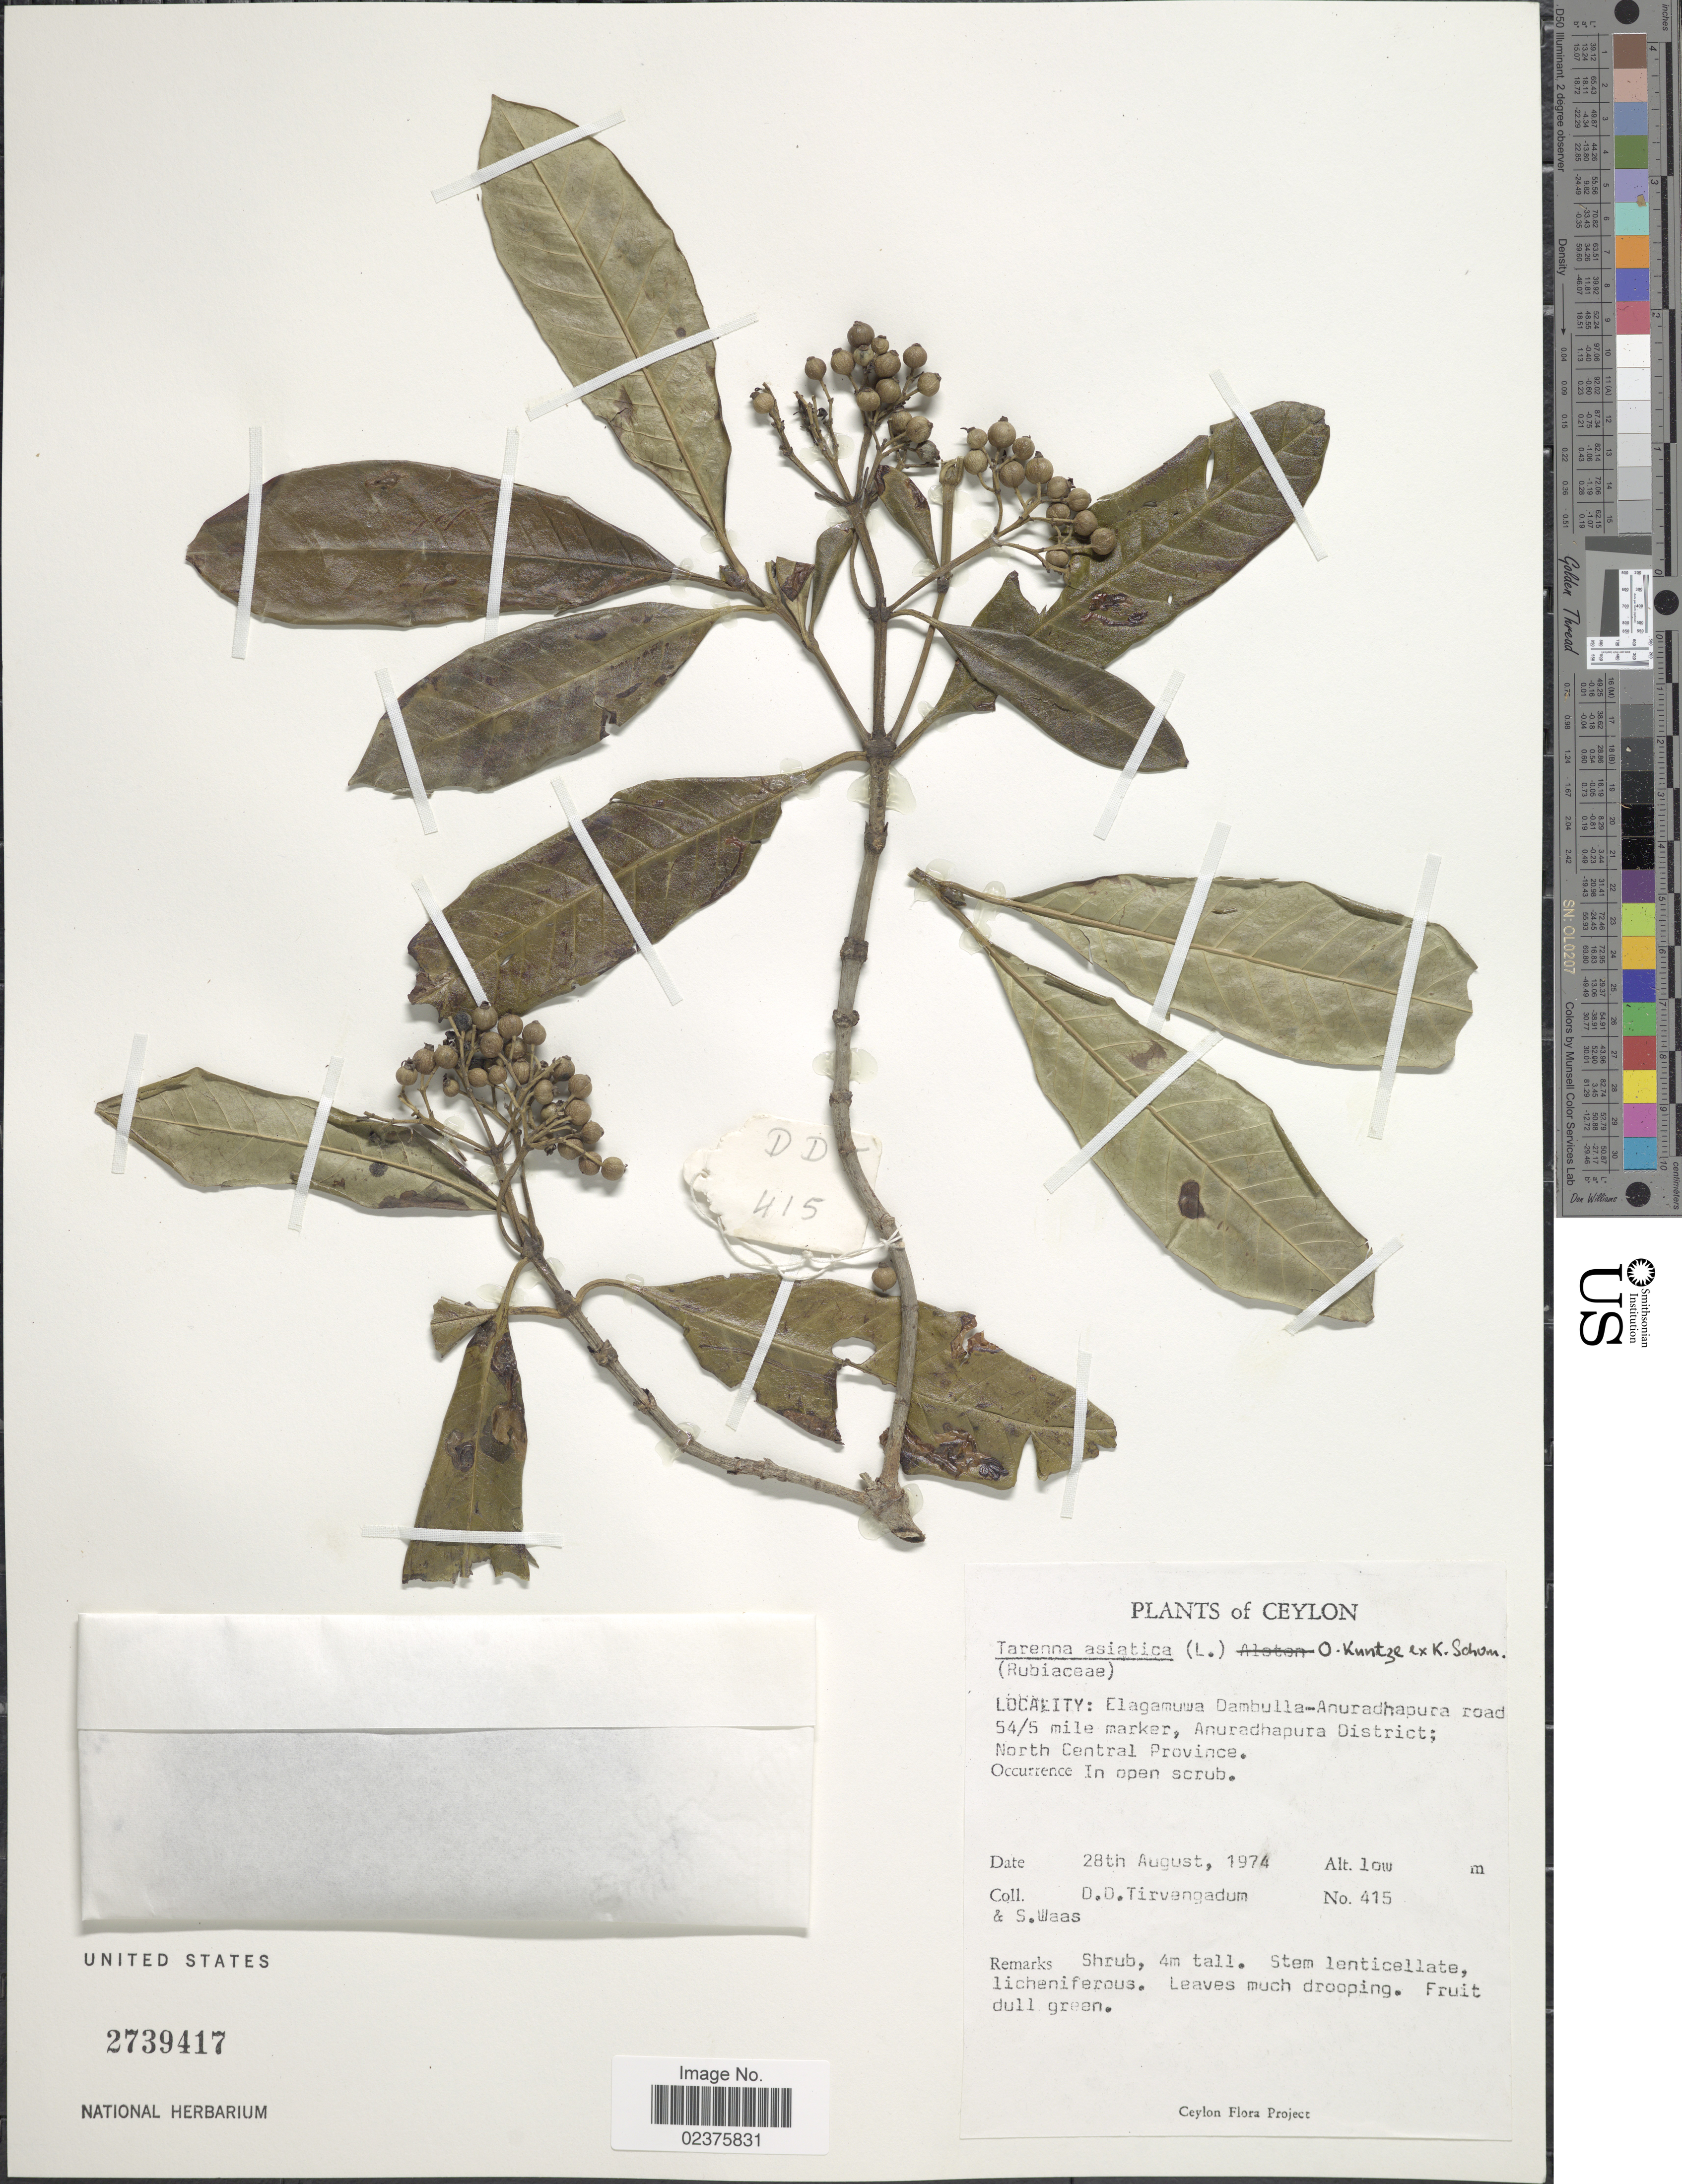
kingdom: Plantae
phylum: Tracheophyta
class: Magnoliopsida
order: Gentianales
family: Rubiaceae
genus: Tarenna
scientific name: Tarenna asiatica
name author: (L.) Kuntze ex K. Schum.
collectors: D. Tirvengadum & S. Waas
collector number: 415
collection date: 1974-08-28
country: Sri Lanka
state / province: North Central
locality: Ceylon, Elagamuwa Dambulla-Anaradhapura road 54/5 mile marker, Anuradhapura District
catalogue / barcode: US 2739417